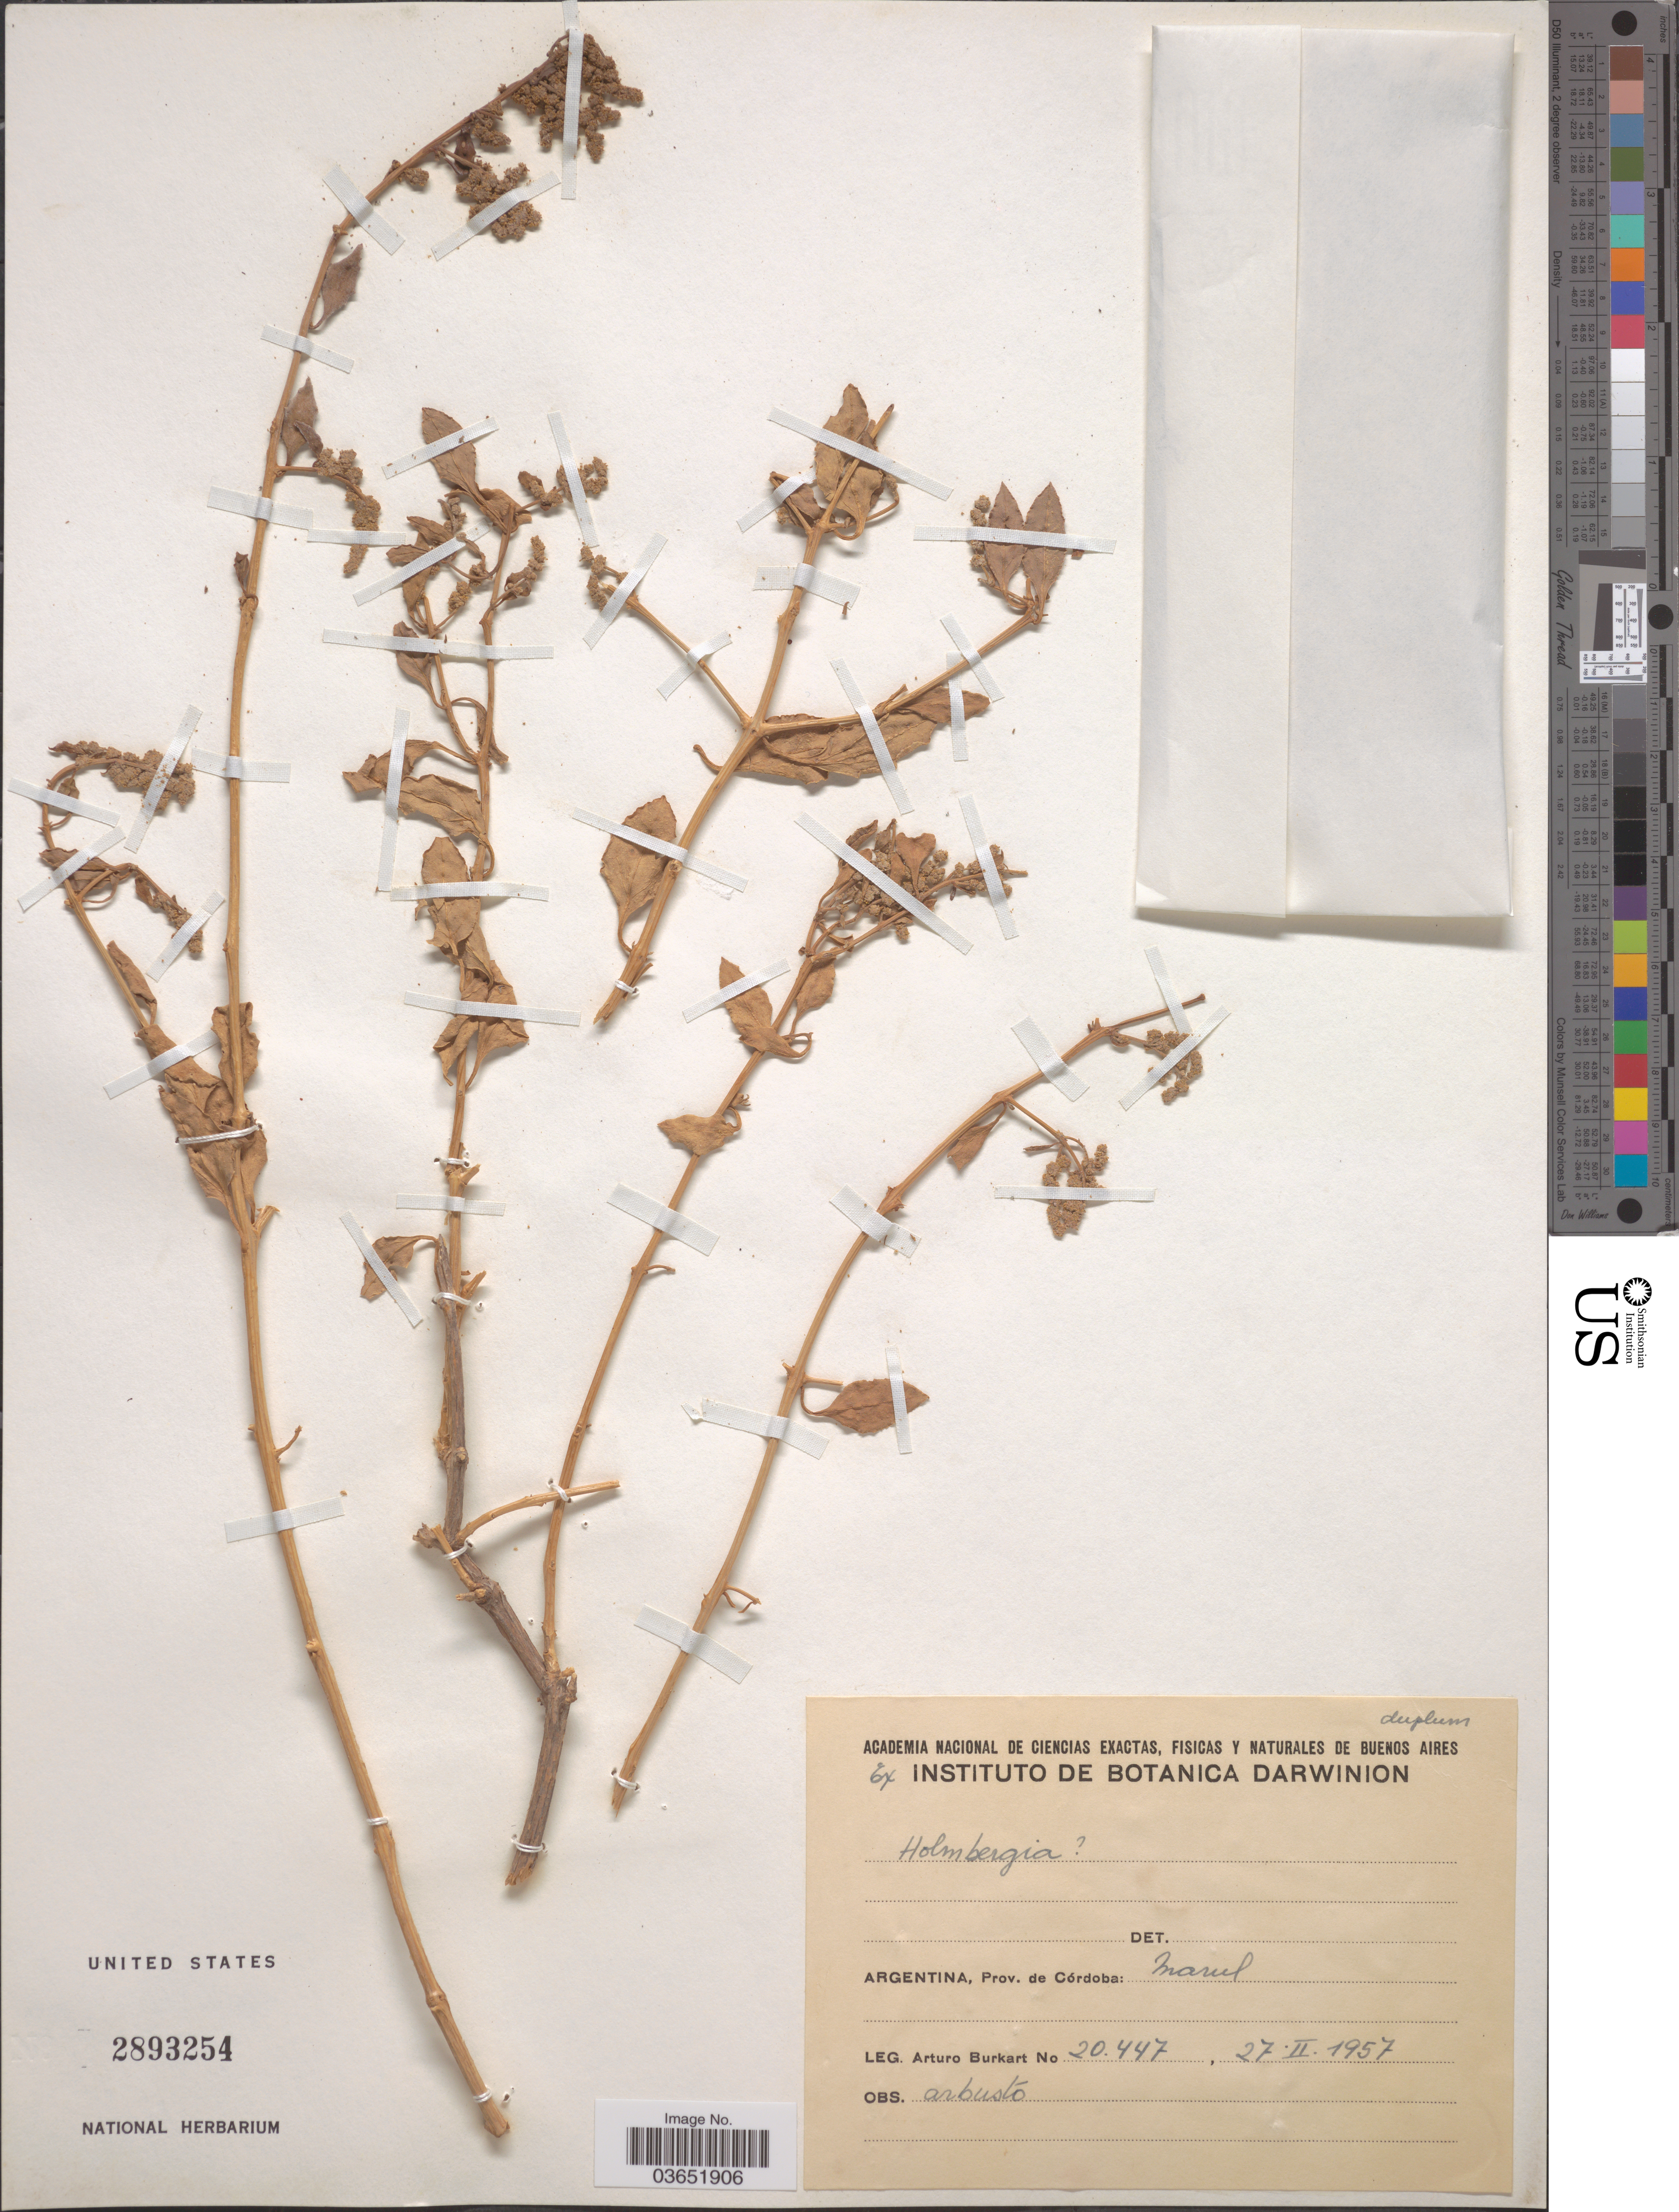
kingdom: Plantae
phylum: Tracheophyta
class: Magnoliopsida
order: Caryophyllales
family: Amaranthaceae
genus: Holmbergia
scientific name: Holmbergia sp.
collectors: A. E. Burkart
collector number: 20447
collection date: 1957-02-27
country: Argentina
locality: Prov. de Cordoba: Marul.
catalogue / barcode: US 2893254